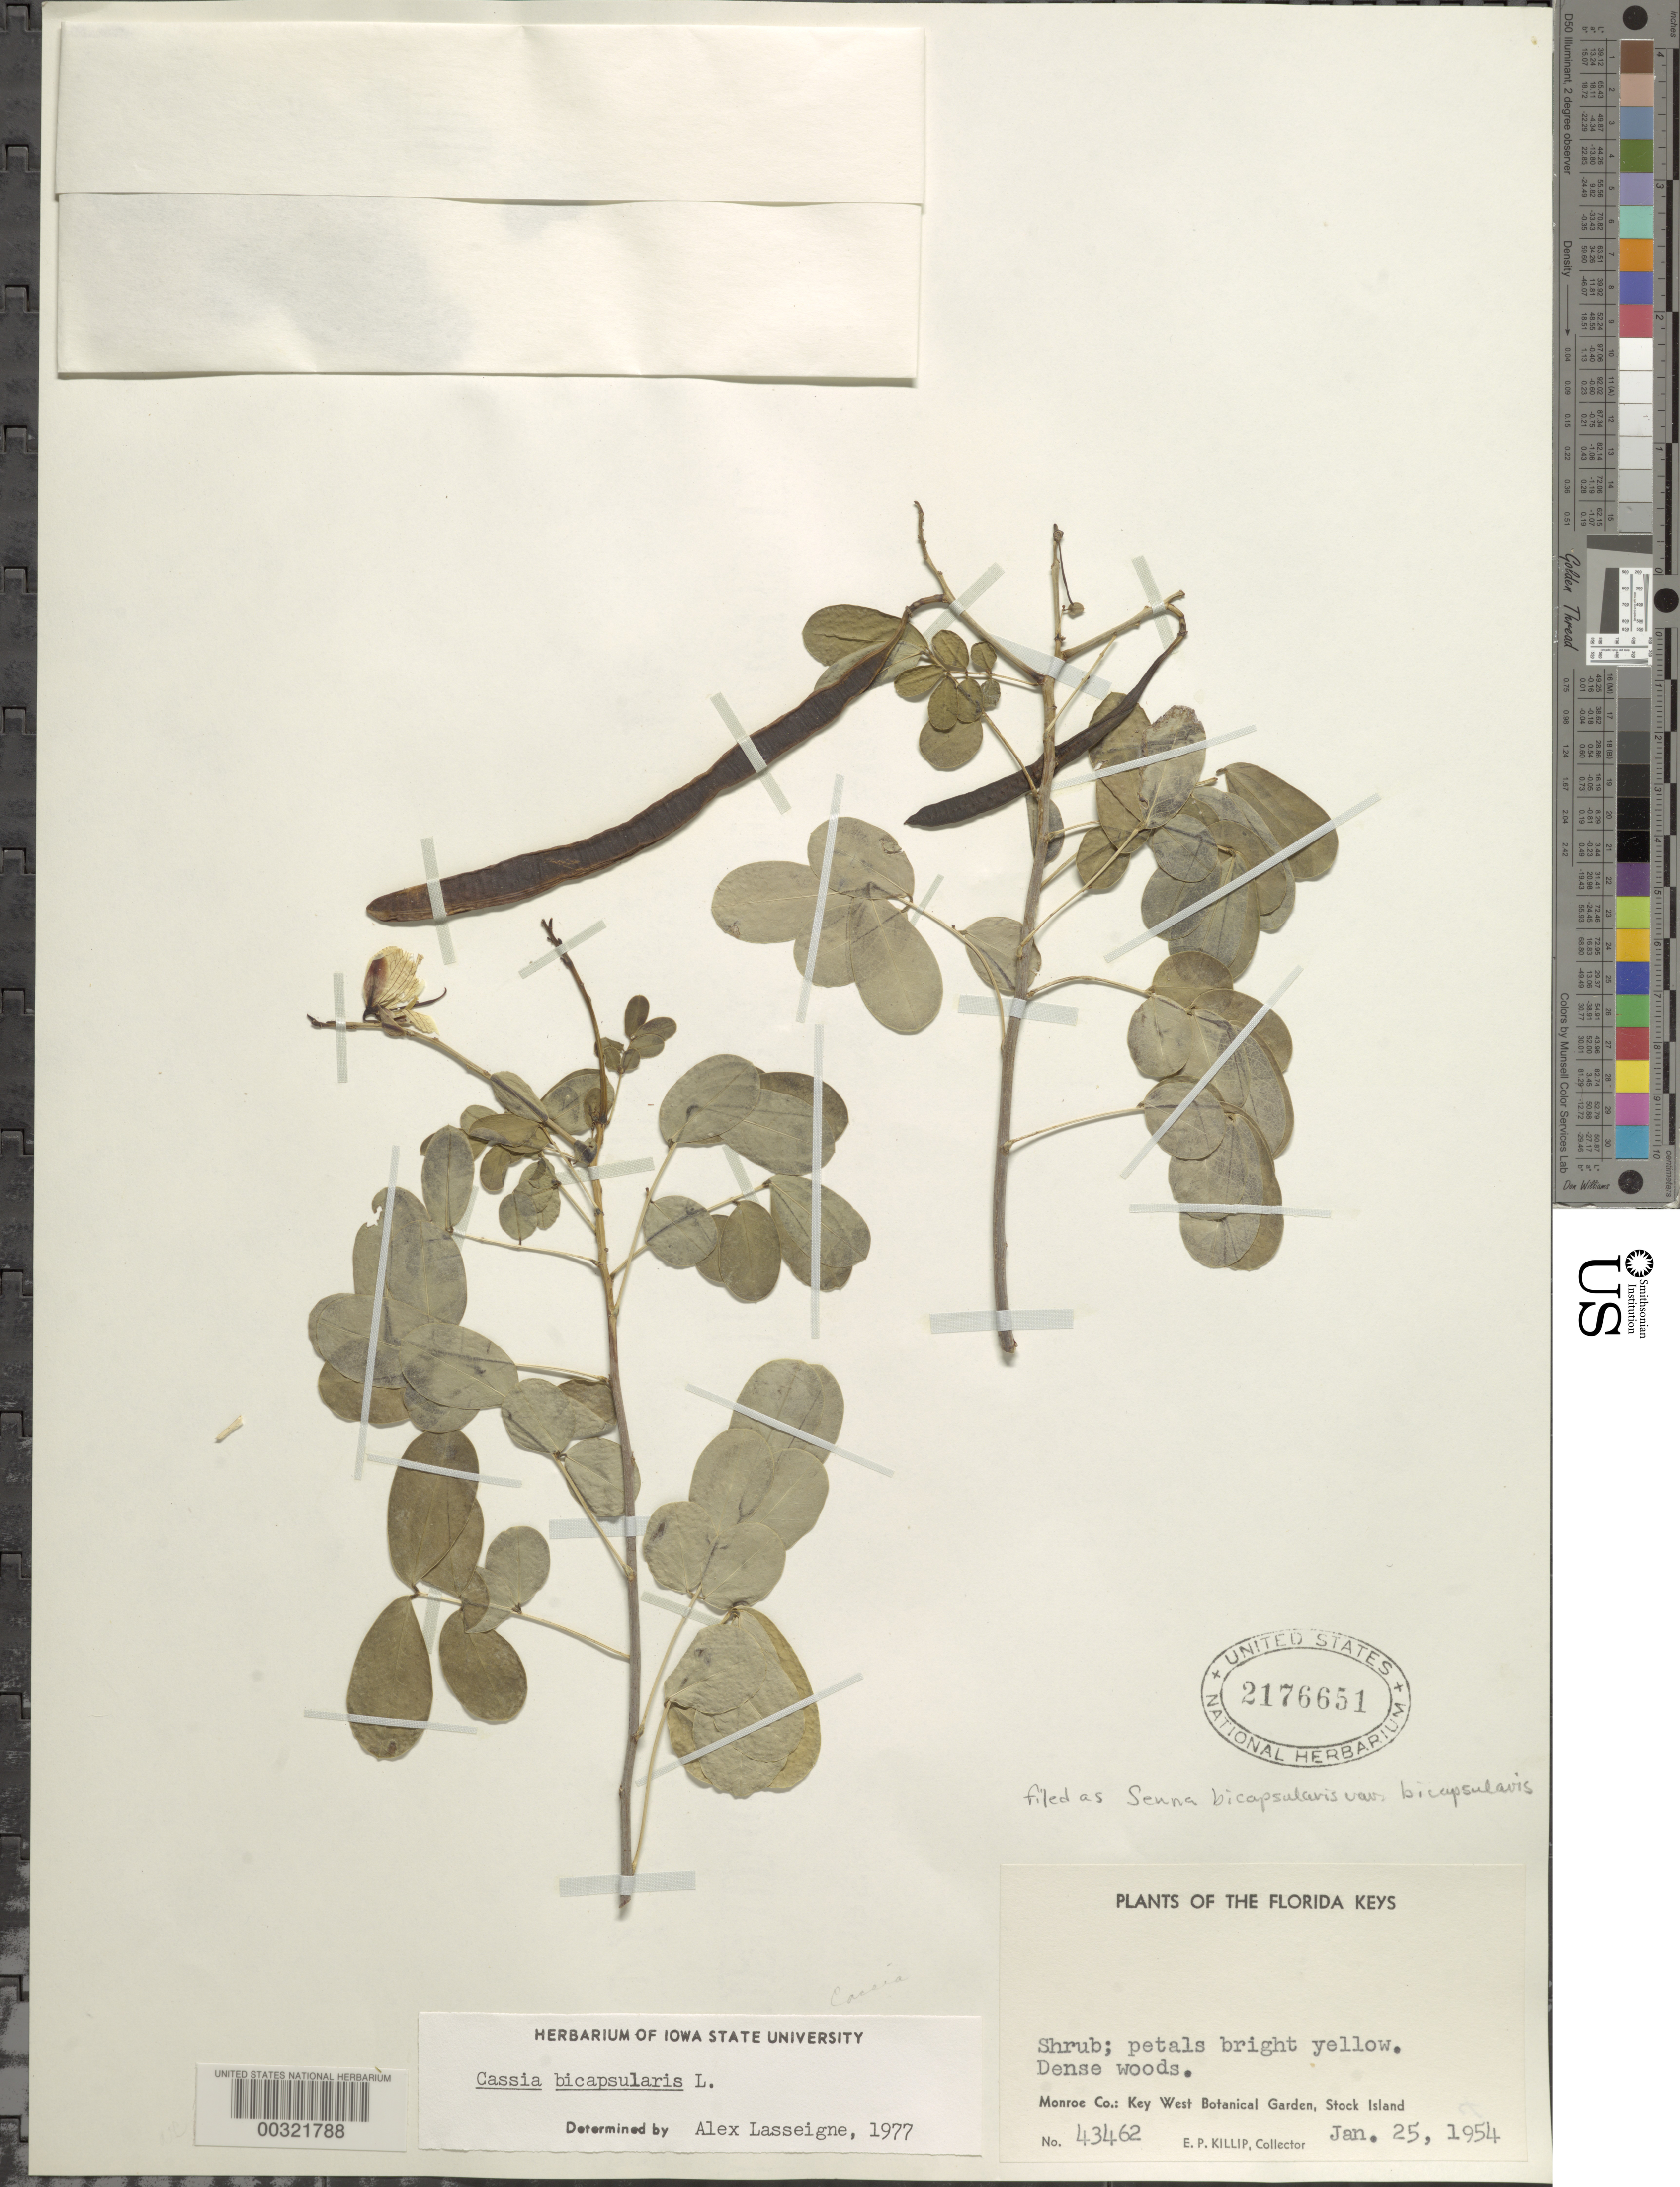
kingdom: Plantae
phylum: Tracheophyta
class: Magnoliopsida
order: Fabales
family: Fabaceae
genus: Senna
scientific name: Senna bicapsularis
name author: (L.) Roxb.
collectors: E. P. Killip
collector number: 43462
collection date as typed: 25 Jan 1954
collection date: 1954-01-25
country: United States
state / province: Florida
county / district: Monroe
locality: Key west botanical garden, stock island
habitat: Dense woods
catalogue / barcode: US 2176651